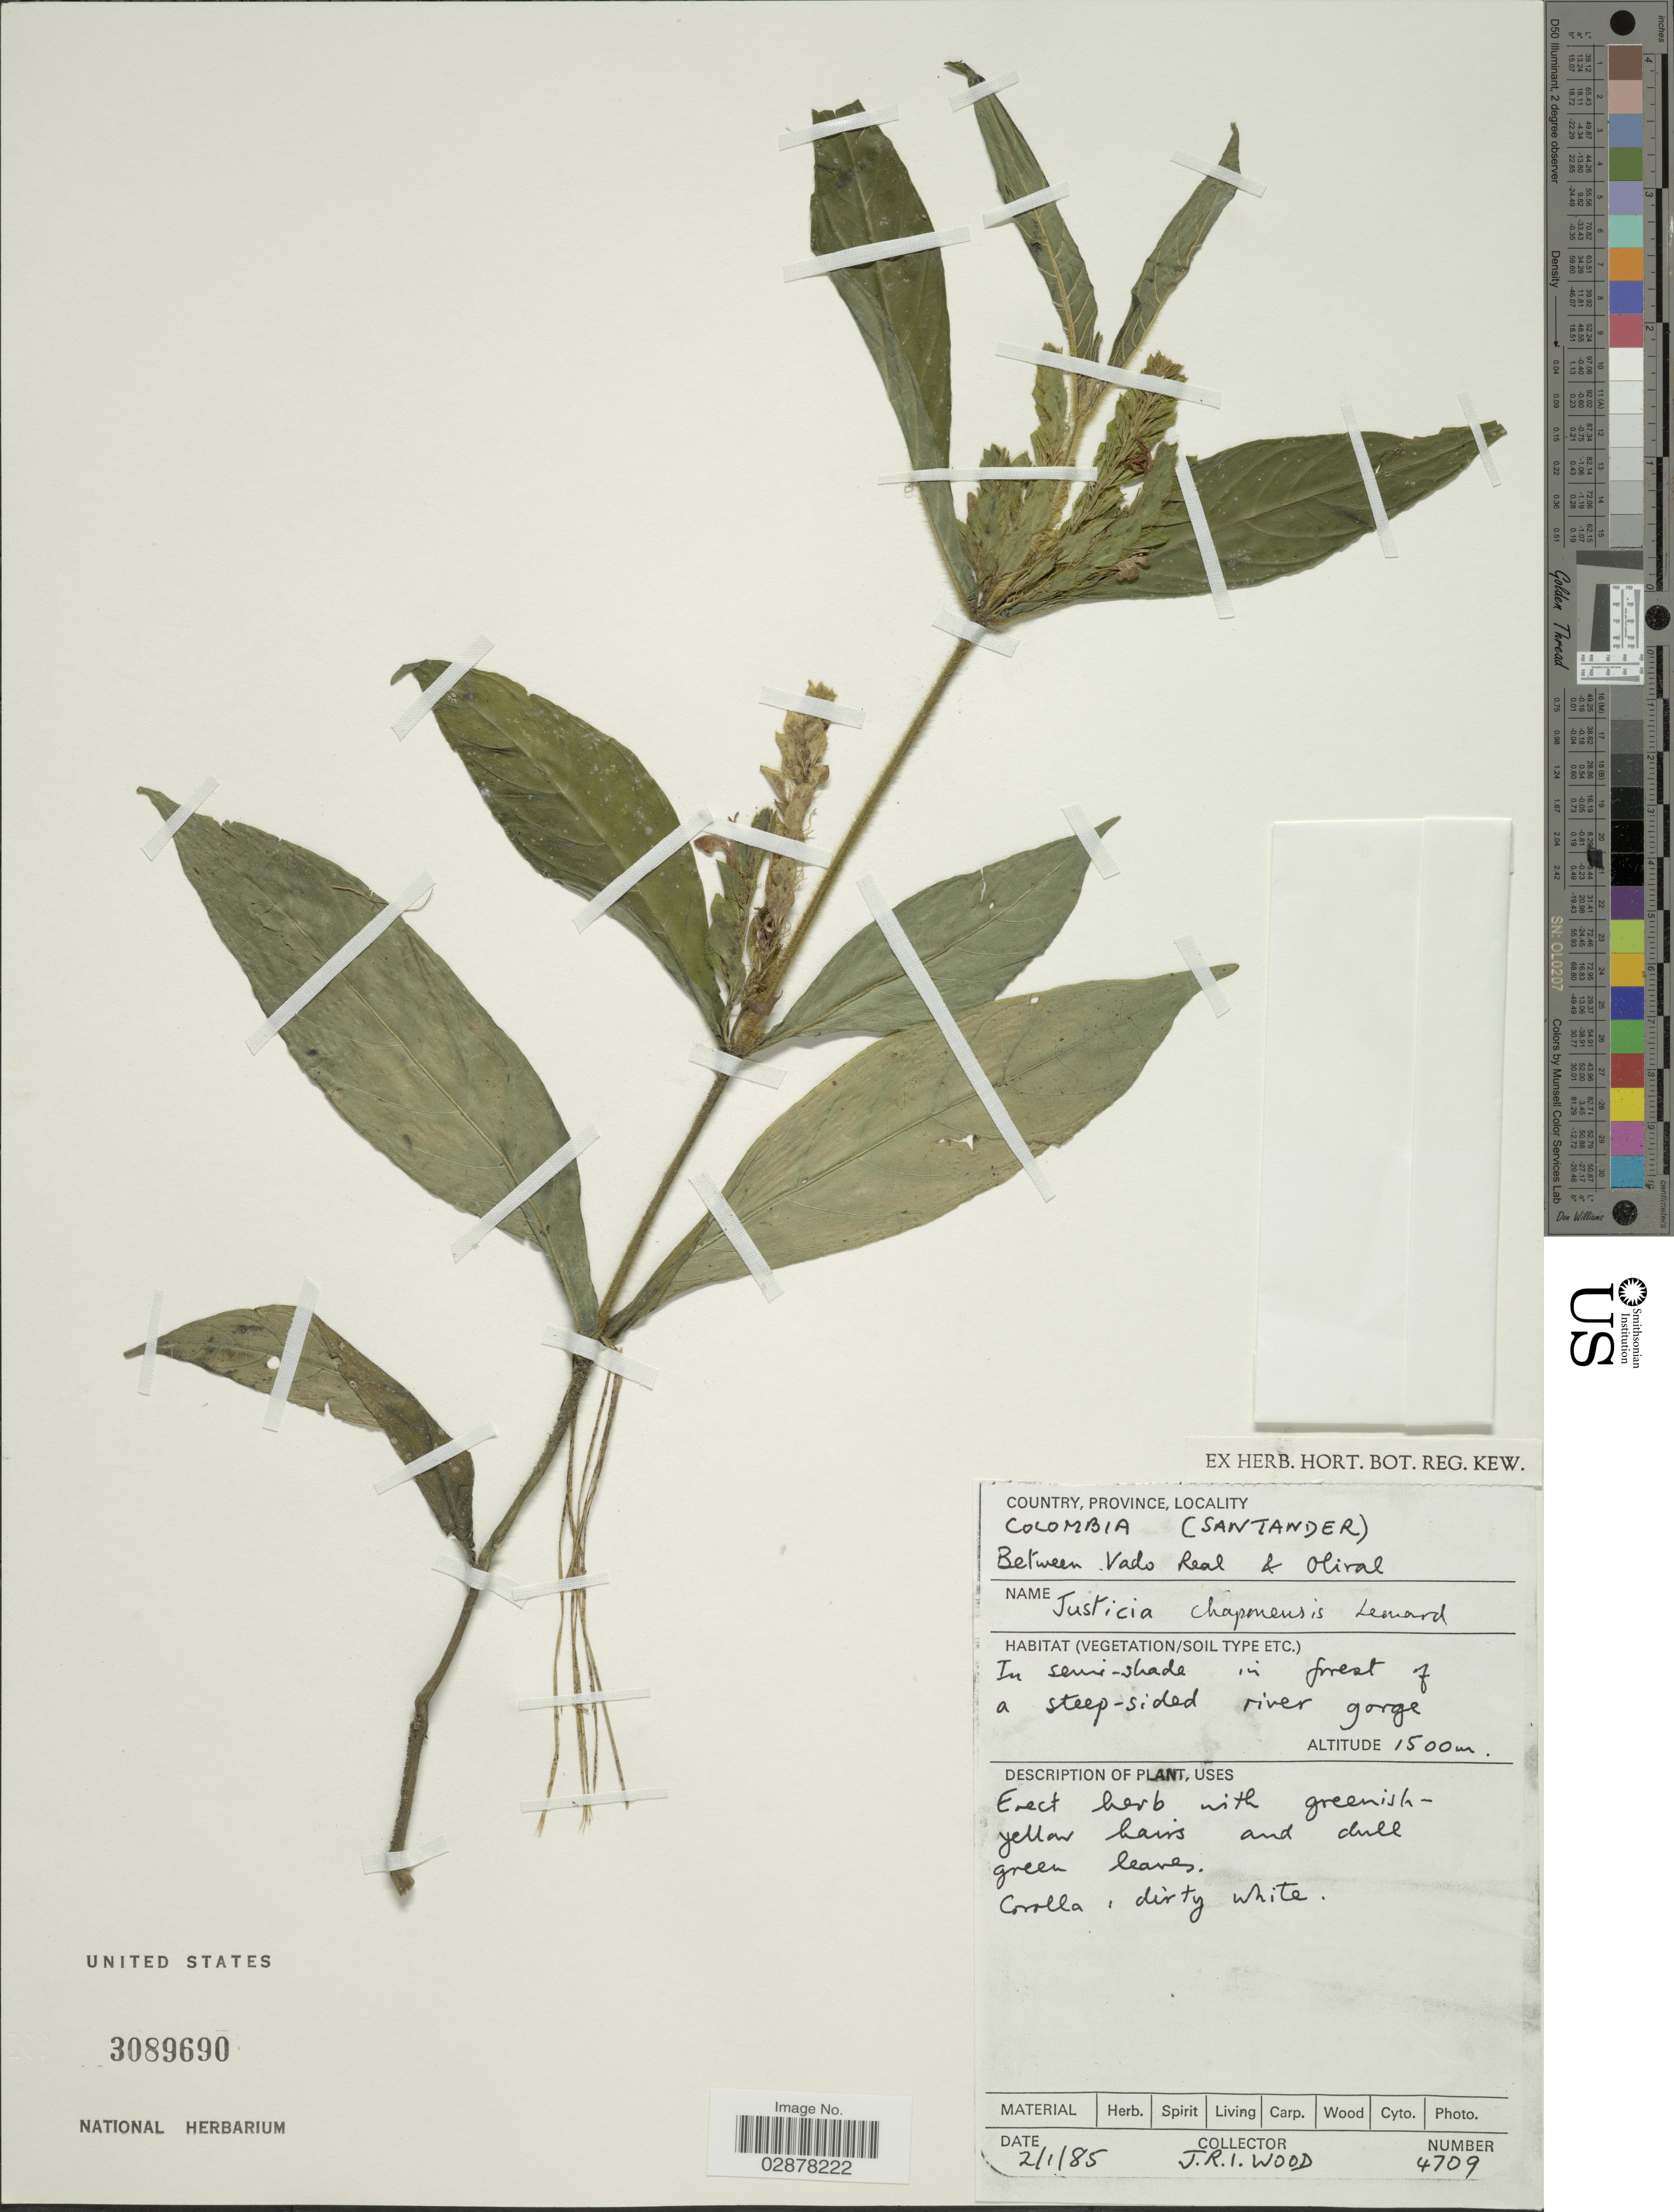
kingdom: Plantae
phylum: Tracheophyta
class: Magnoliopsida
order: Lamiales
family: Acanthaceae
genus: Justicia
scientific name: Justicia chaponensis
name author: Leonard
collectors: J. R. I. Wood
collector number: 4709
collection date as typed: Transcribed d/m/y: 2/1/85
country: Colombia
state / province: Santander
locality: Between Vado Real & Olival.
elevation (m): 1500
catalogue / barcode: US 3089690